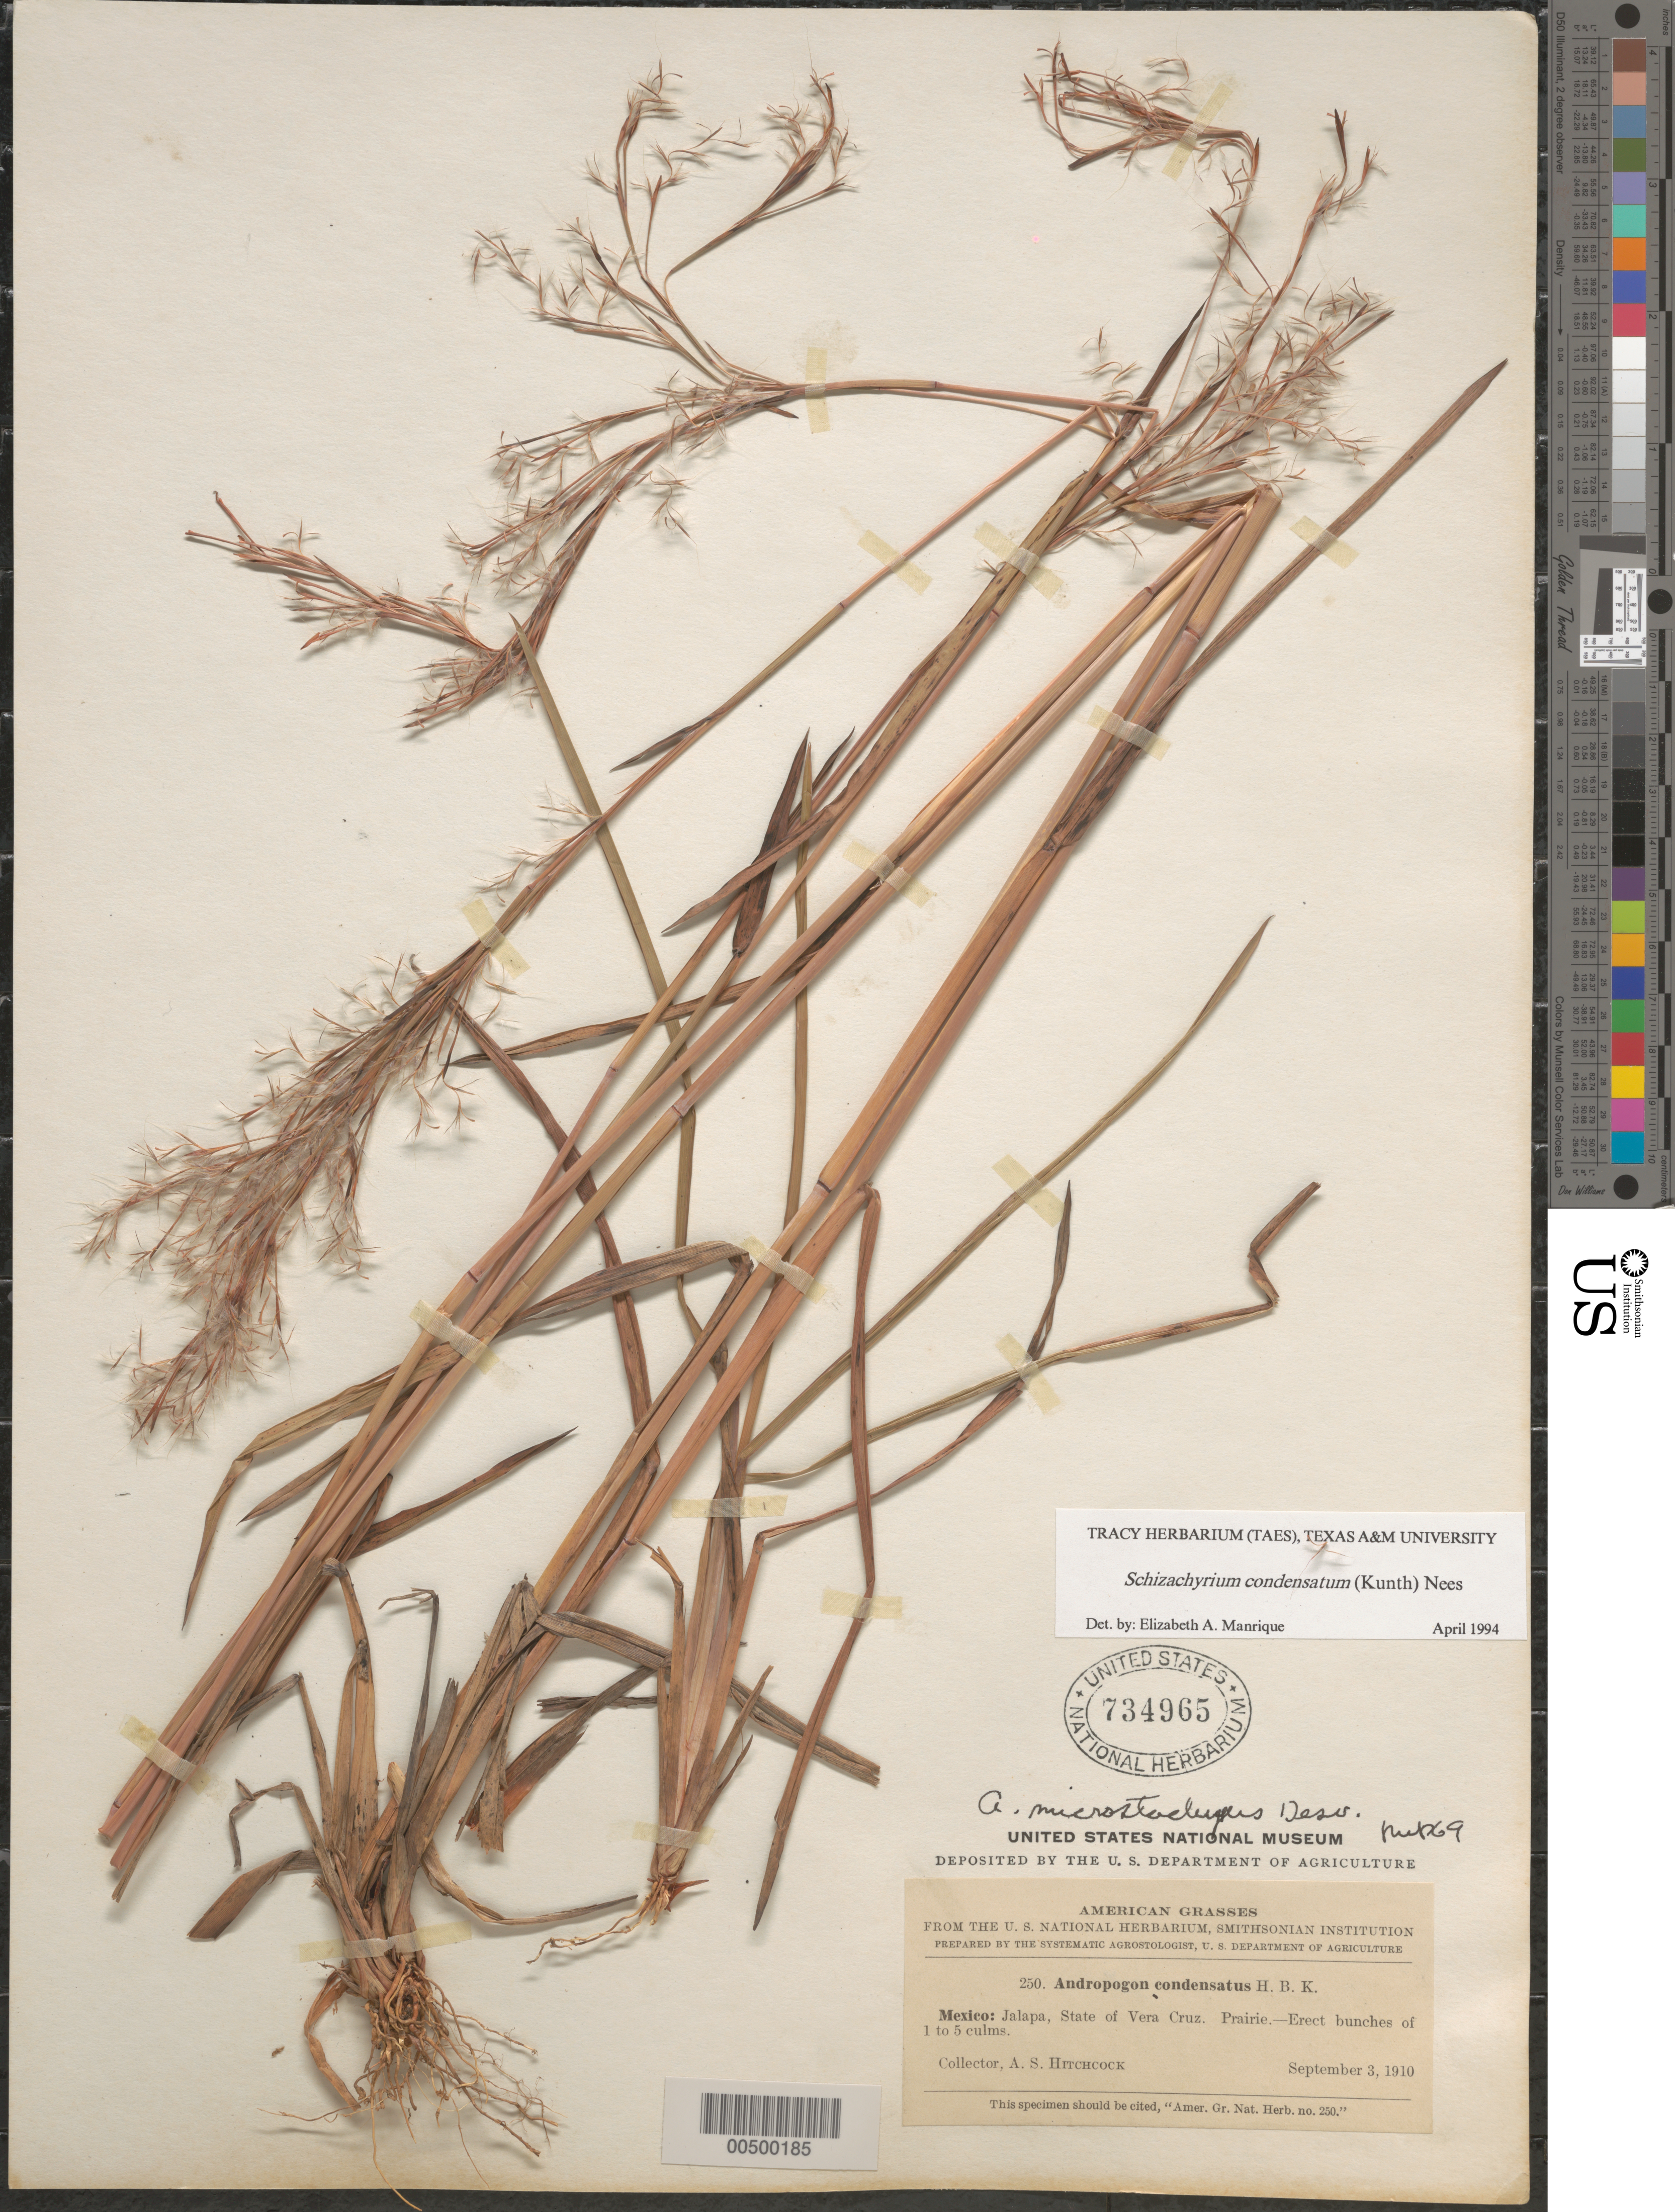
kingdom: Plantae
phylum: Tracheophyta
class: Liliopsida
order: Poales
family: Poaceae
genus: Schizachyrium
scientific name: Schizachyrium condensatum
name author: (Kunth) Nees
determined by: Manrique, E. A.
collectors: A. S. Hitchcock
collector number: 250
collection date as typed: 3 Sep 1910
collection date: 1910-09-03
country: Mexico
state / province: Veracruz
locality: Jalapa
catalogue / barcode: US 734965